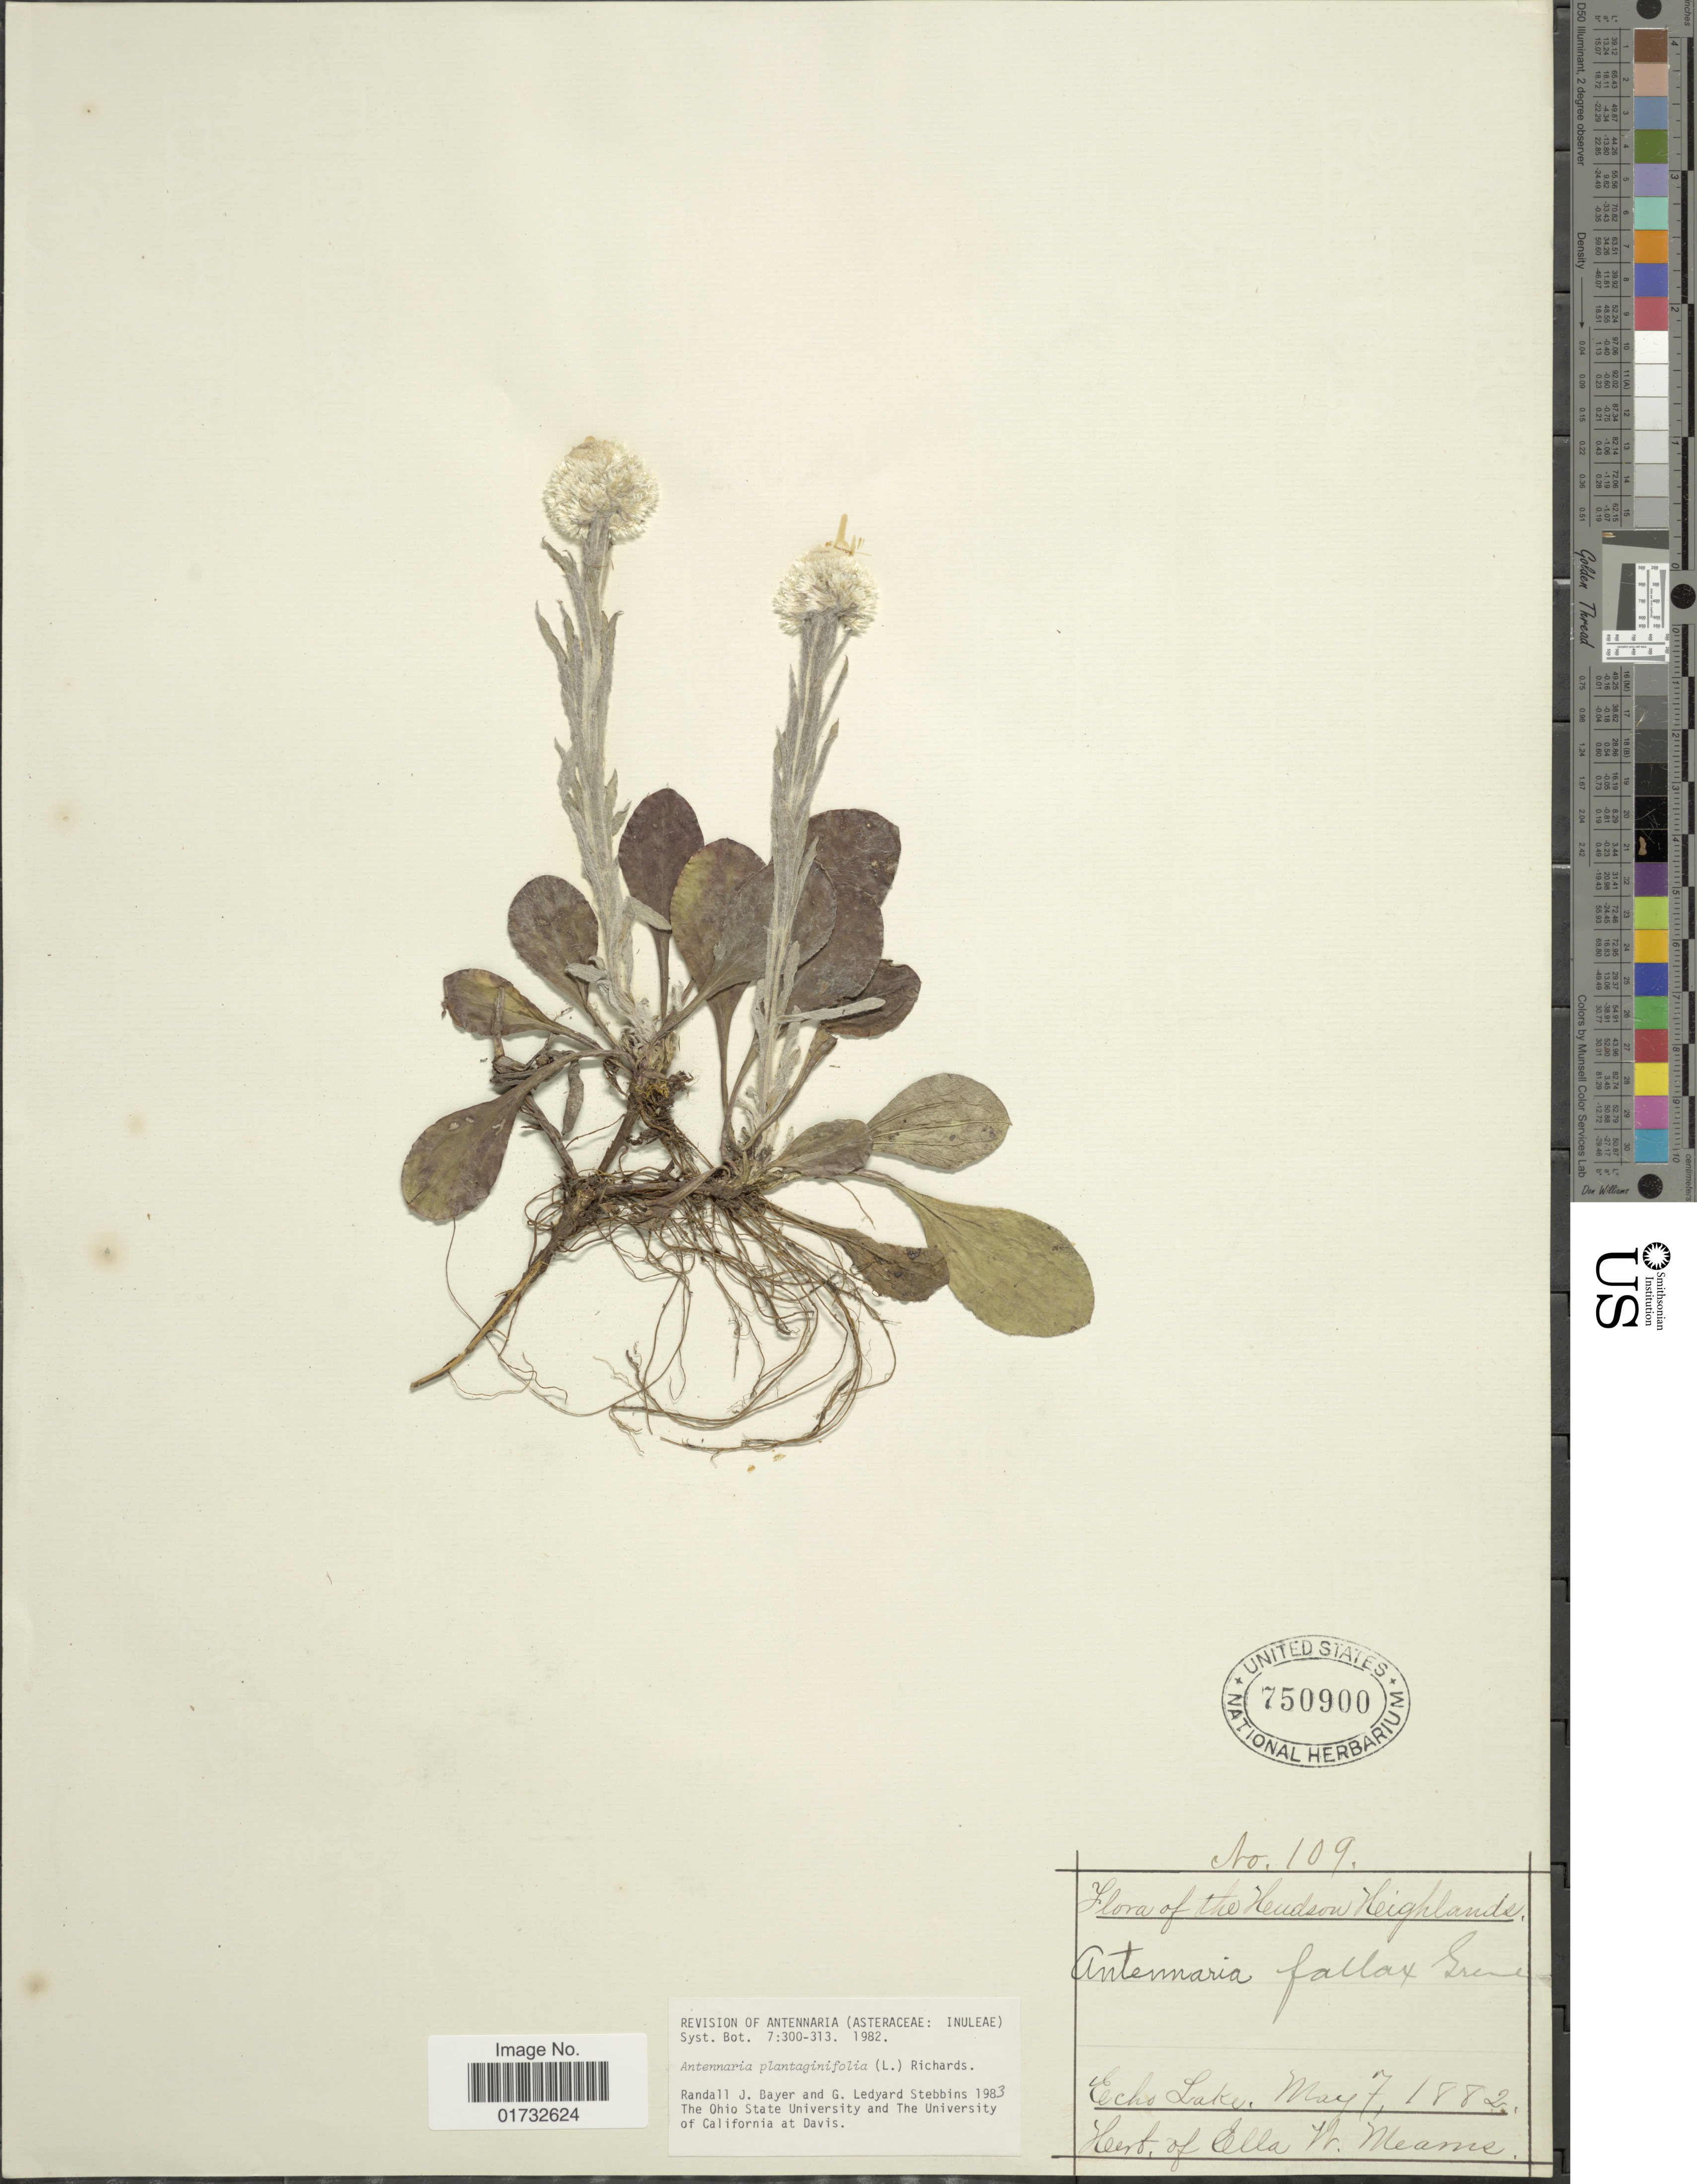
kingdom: Plantae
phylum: Tracheophyta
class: Magnoliopsida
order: Asterales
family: Asteraceae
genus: Antennaria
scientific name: Antennaria plantaginifolia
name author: (L.) Richardson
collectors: ex herb. Ella W. Mearns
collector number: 109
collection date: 1882-05-07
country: United States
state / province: New York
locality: Hudson Highlands. Echo Lake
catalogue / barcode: US 750900